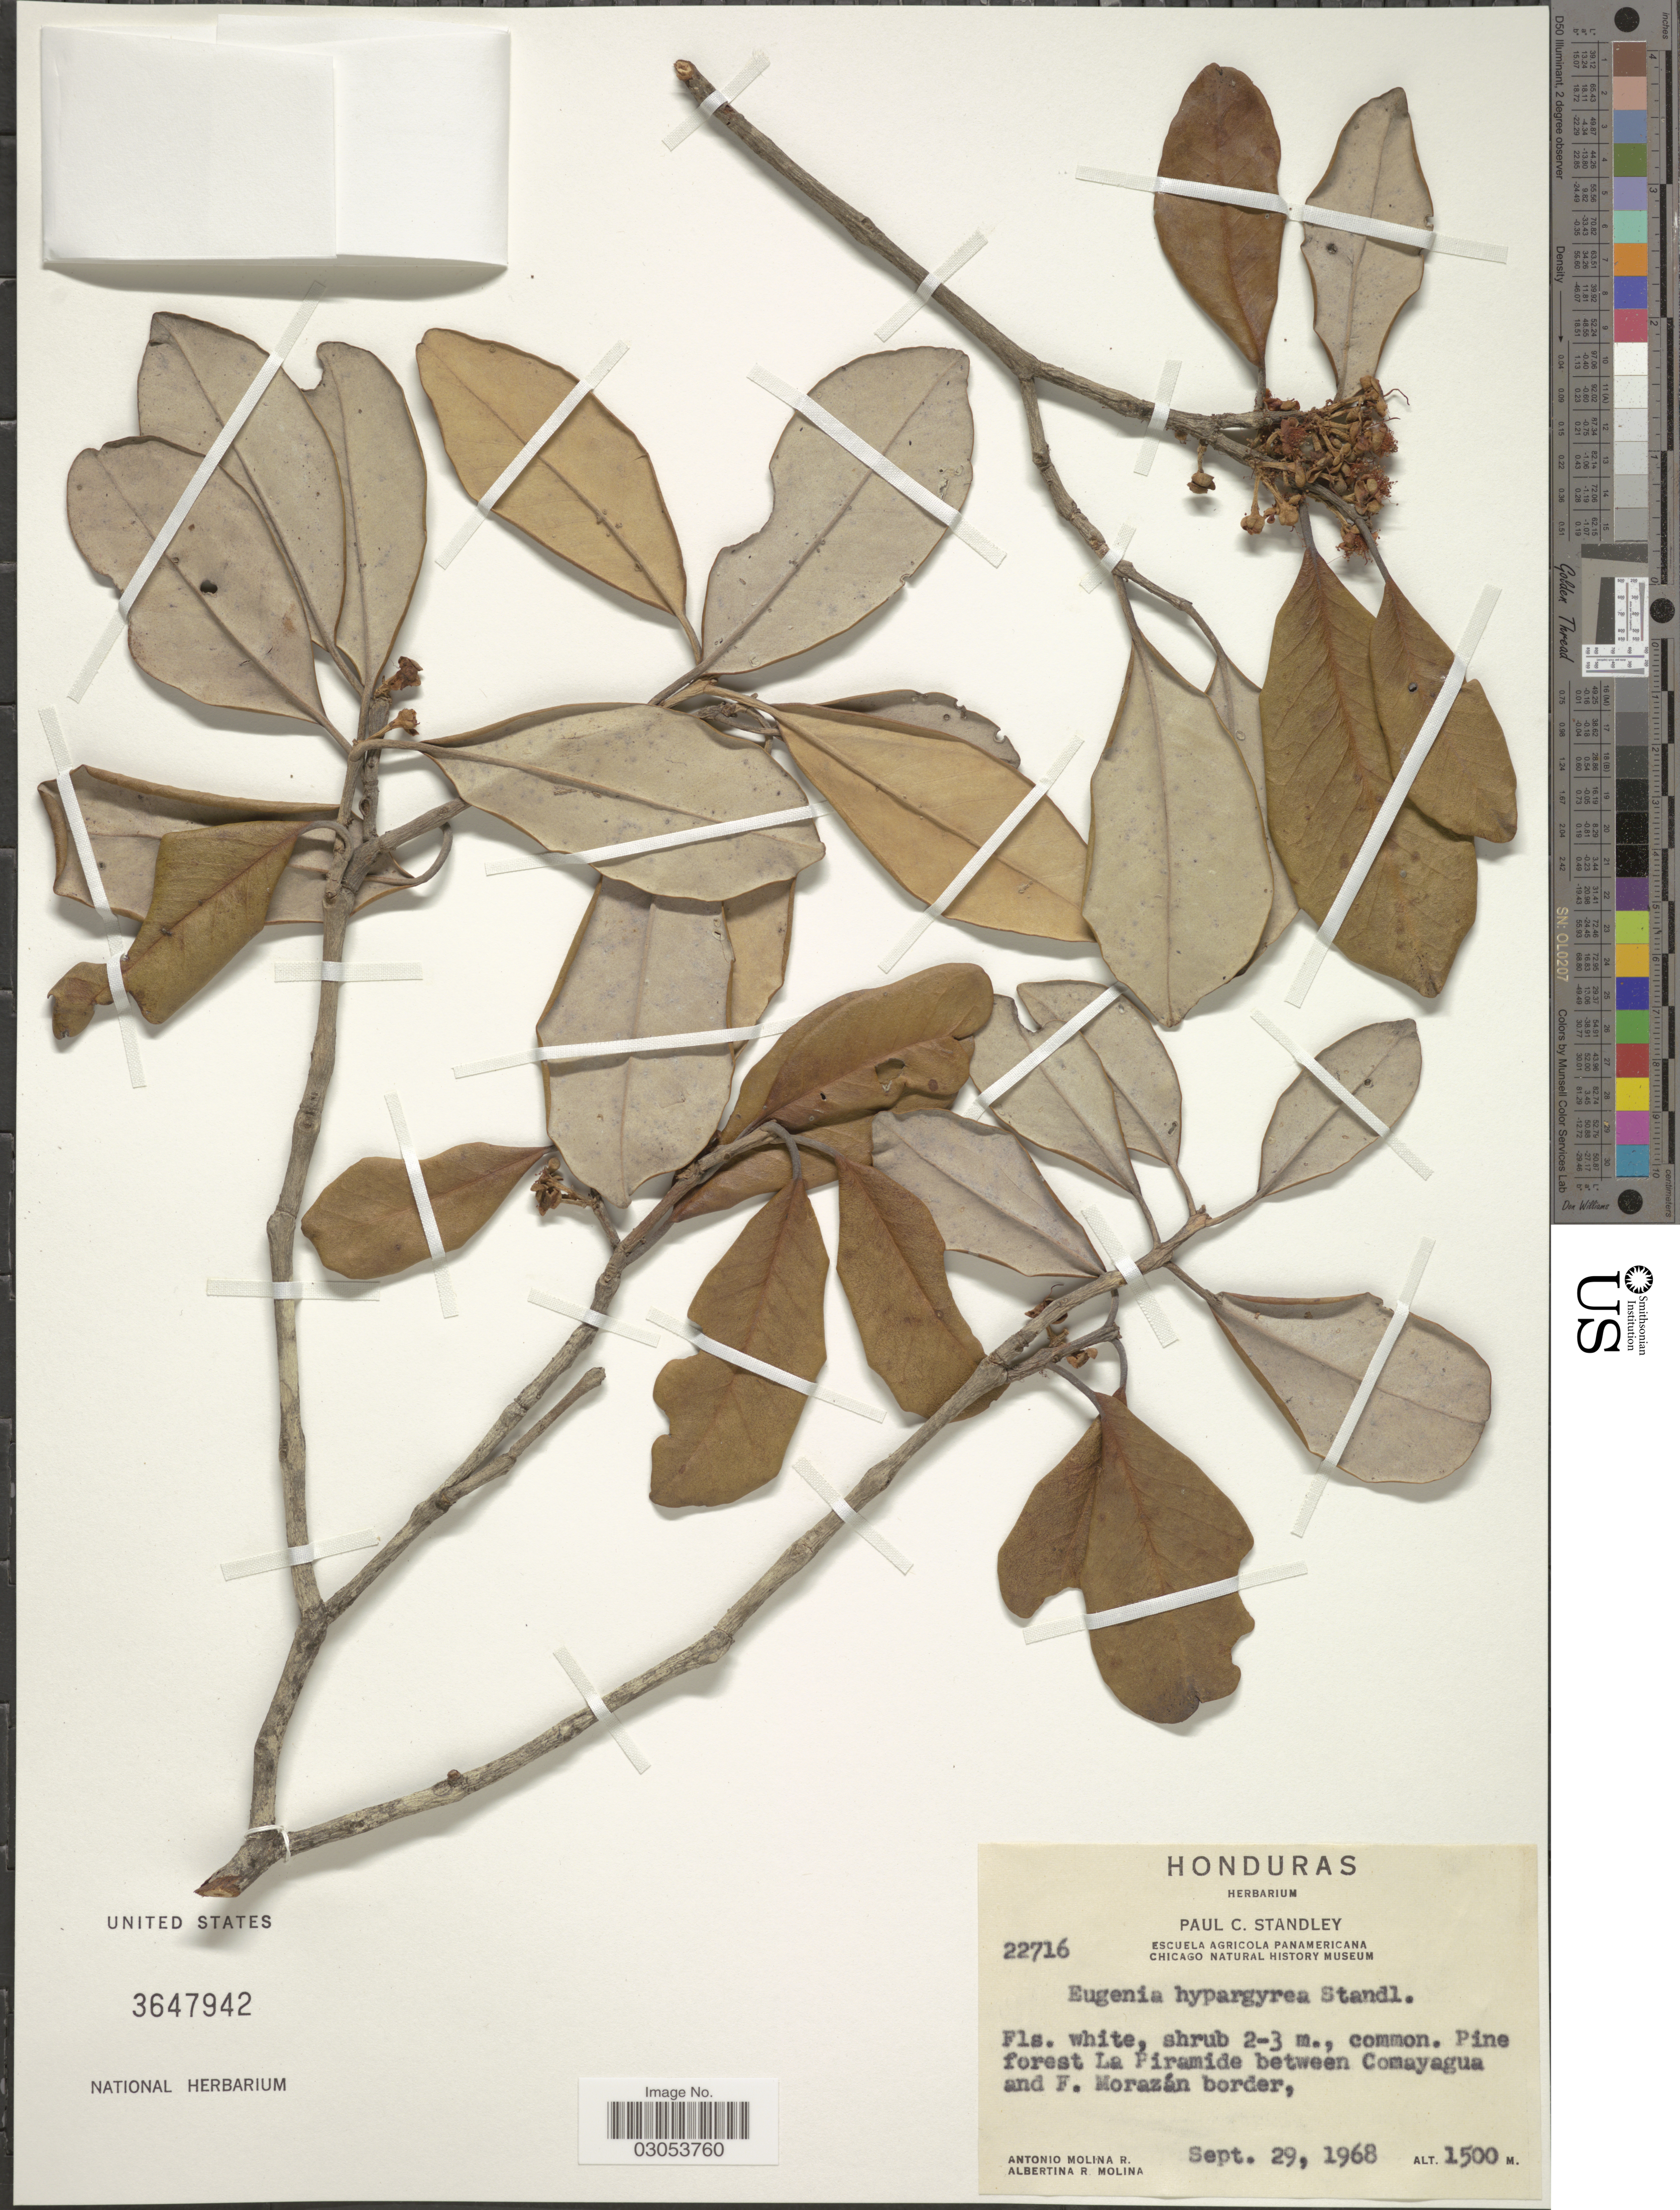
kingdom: Plantae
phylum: Tracheophyta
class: Magnoliopsida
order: Myrtales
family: Myrtaceae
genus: Eugenia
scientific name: Eugenia hypargyrea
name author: Standl.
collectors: A. Molina R. & A. R. Molina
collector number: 22716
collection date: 1968-09-29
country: Honduras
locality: Pine forest La Piramide between Comayagua and F. Morazán border.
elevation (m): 1500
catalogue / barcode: US 3647942